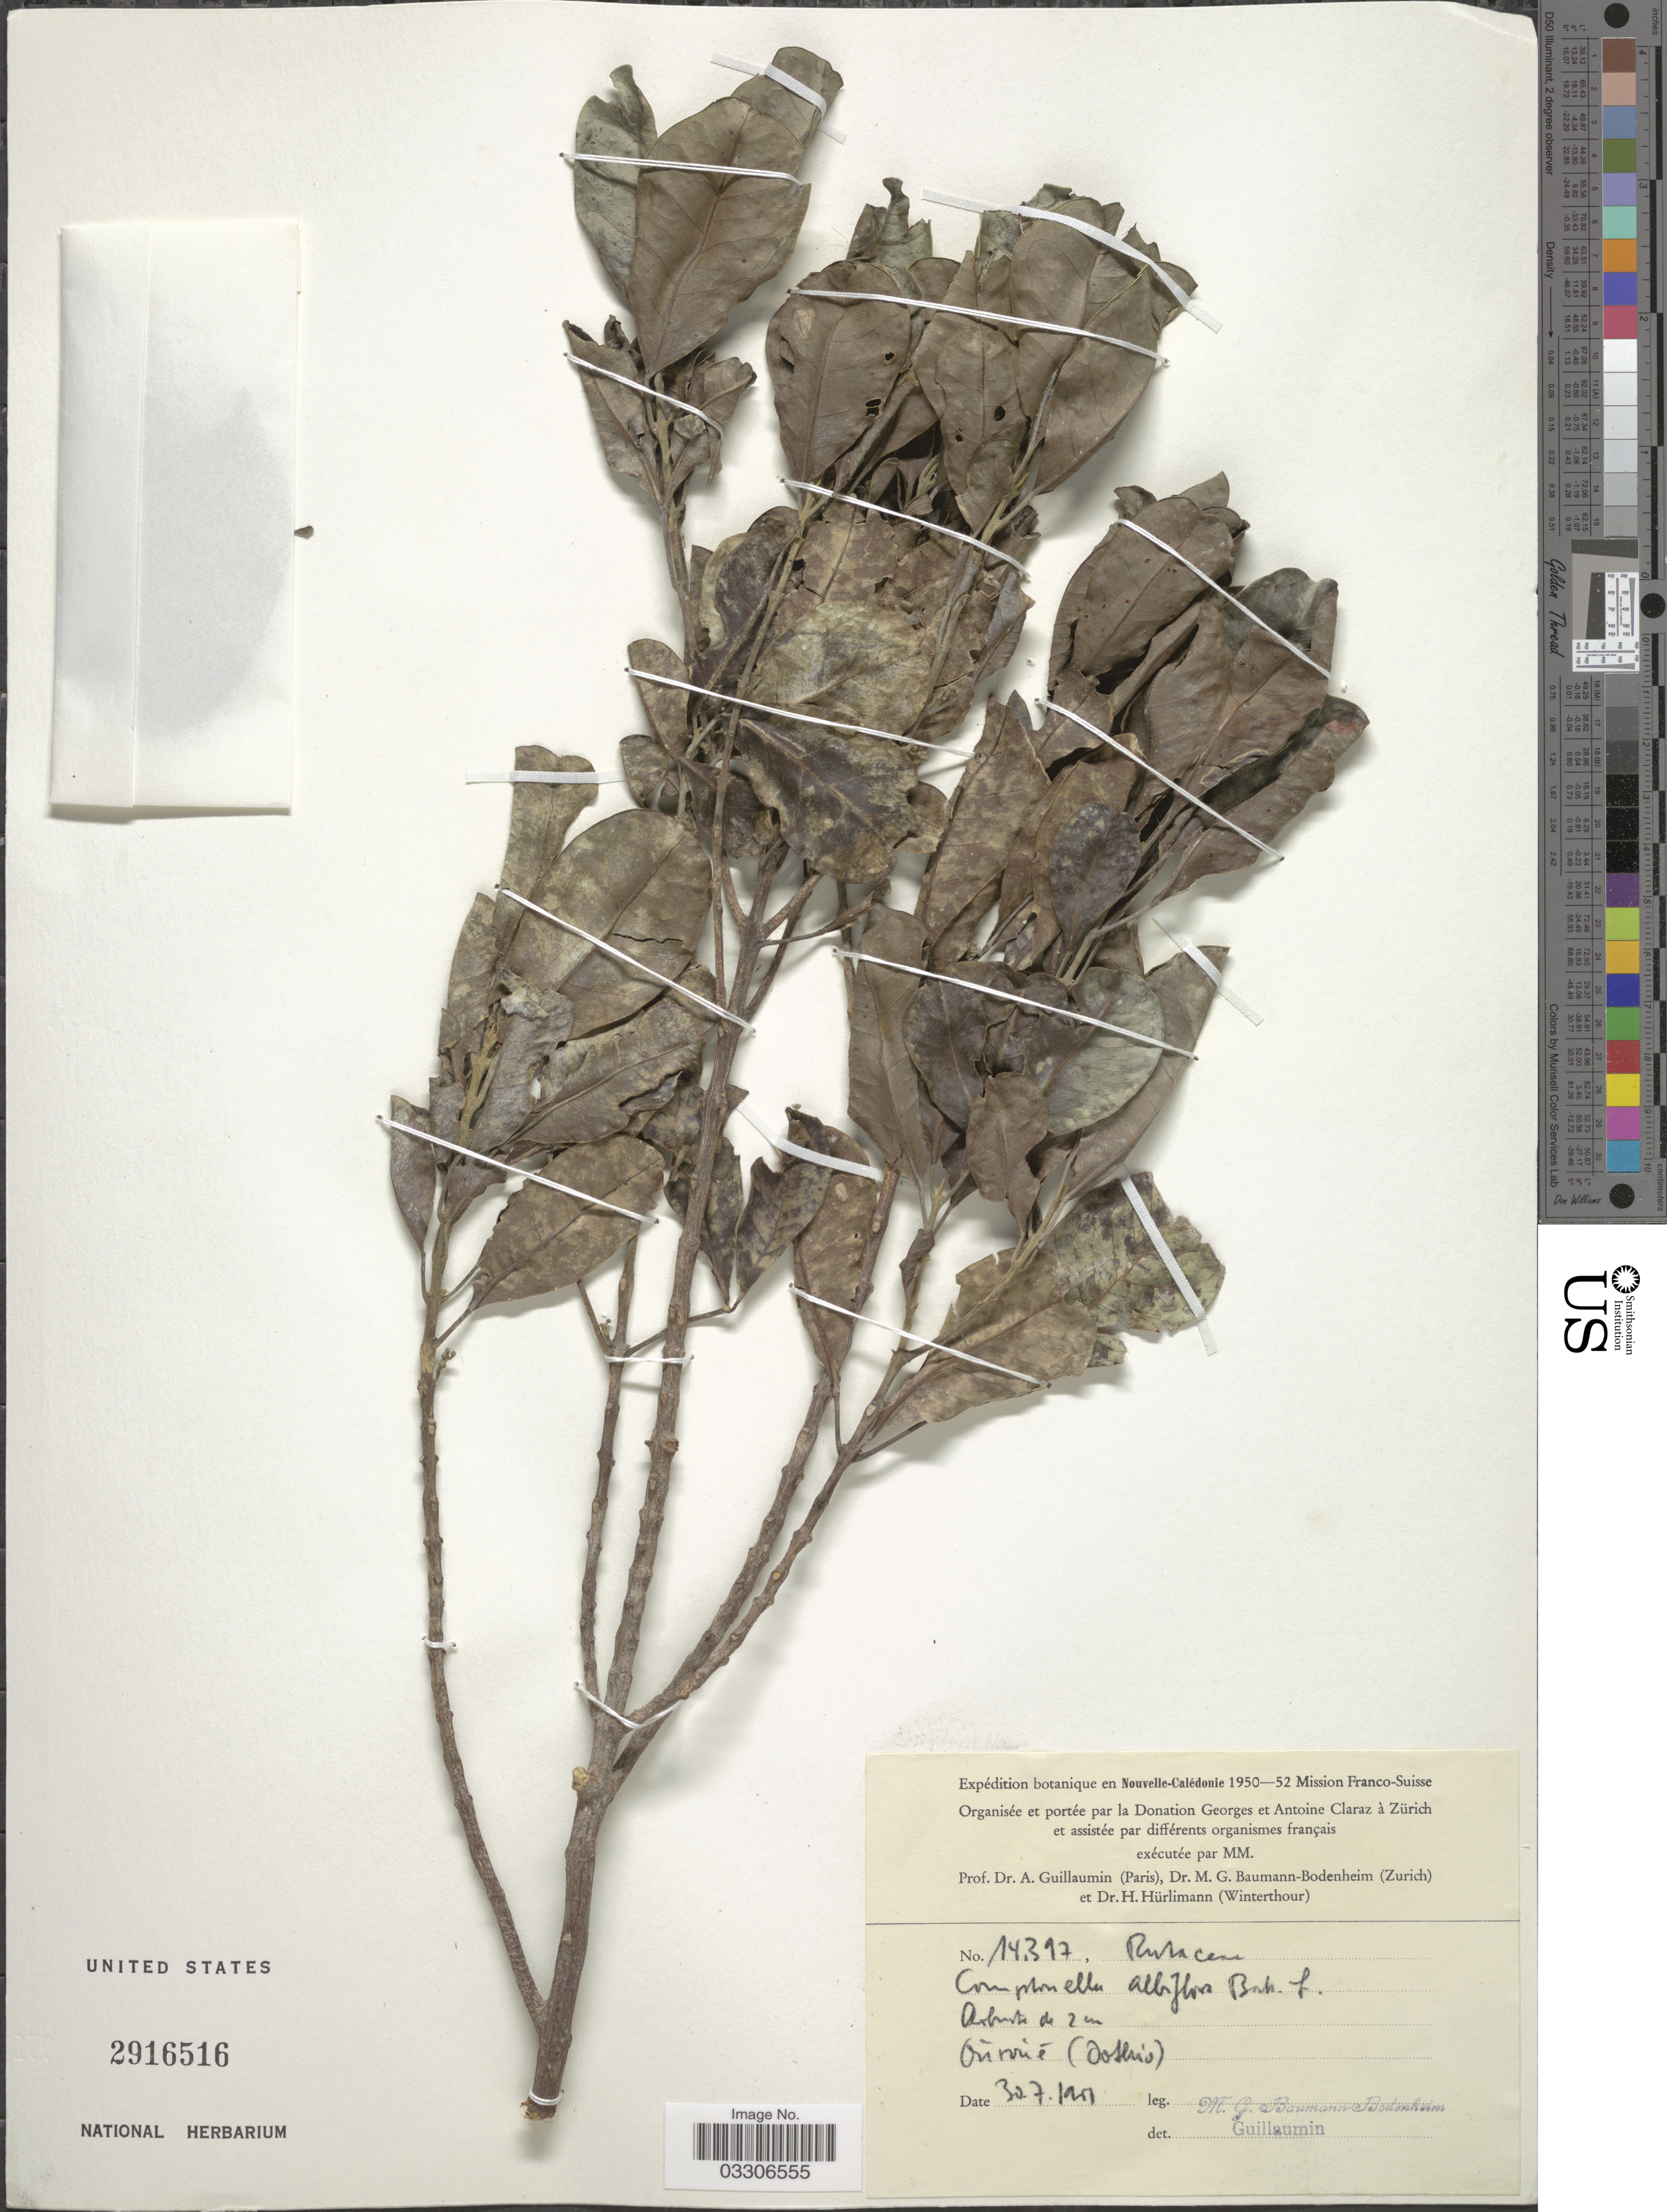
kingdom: Plantae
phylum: Tracheophyta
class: Magnoliopsida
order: Sapindales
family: Rutaceae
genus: Comptonella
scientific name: Comptonella microcarpa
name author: T.G. Hartley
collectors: M. G. Baumann-Bodenheim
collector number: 14397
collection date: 1951-07-30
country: New Caledonia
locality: Nouvelle-Calédonie. Ouroué (Dothio).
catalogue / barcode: US 2916516